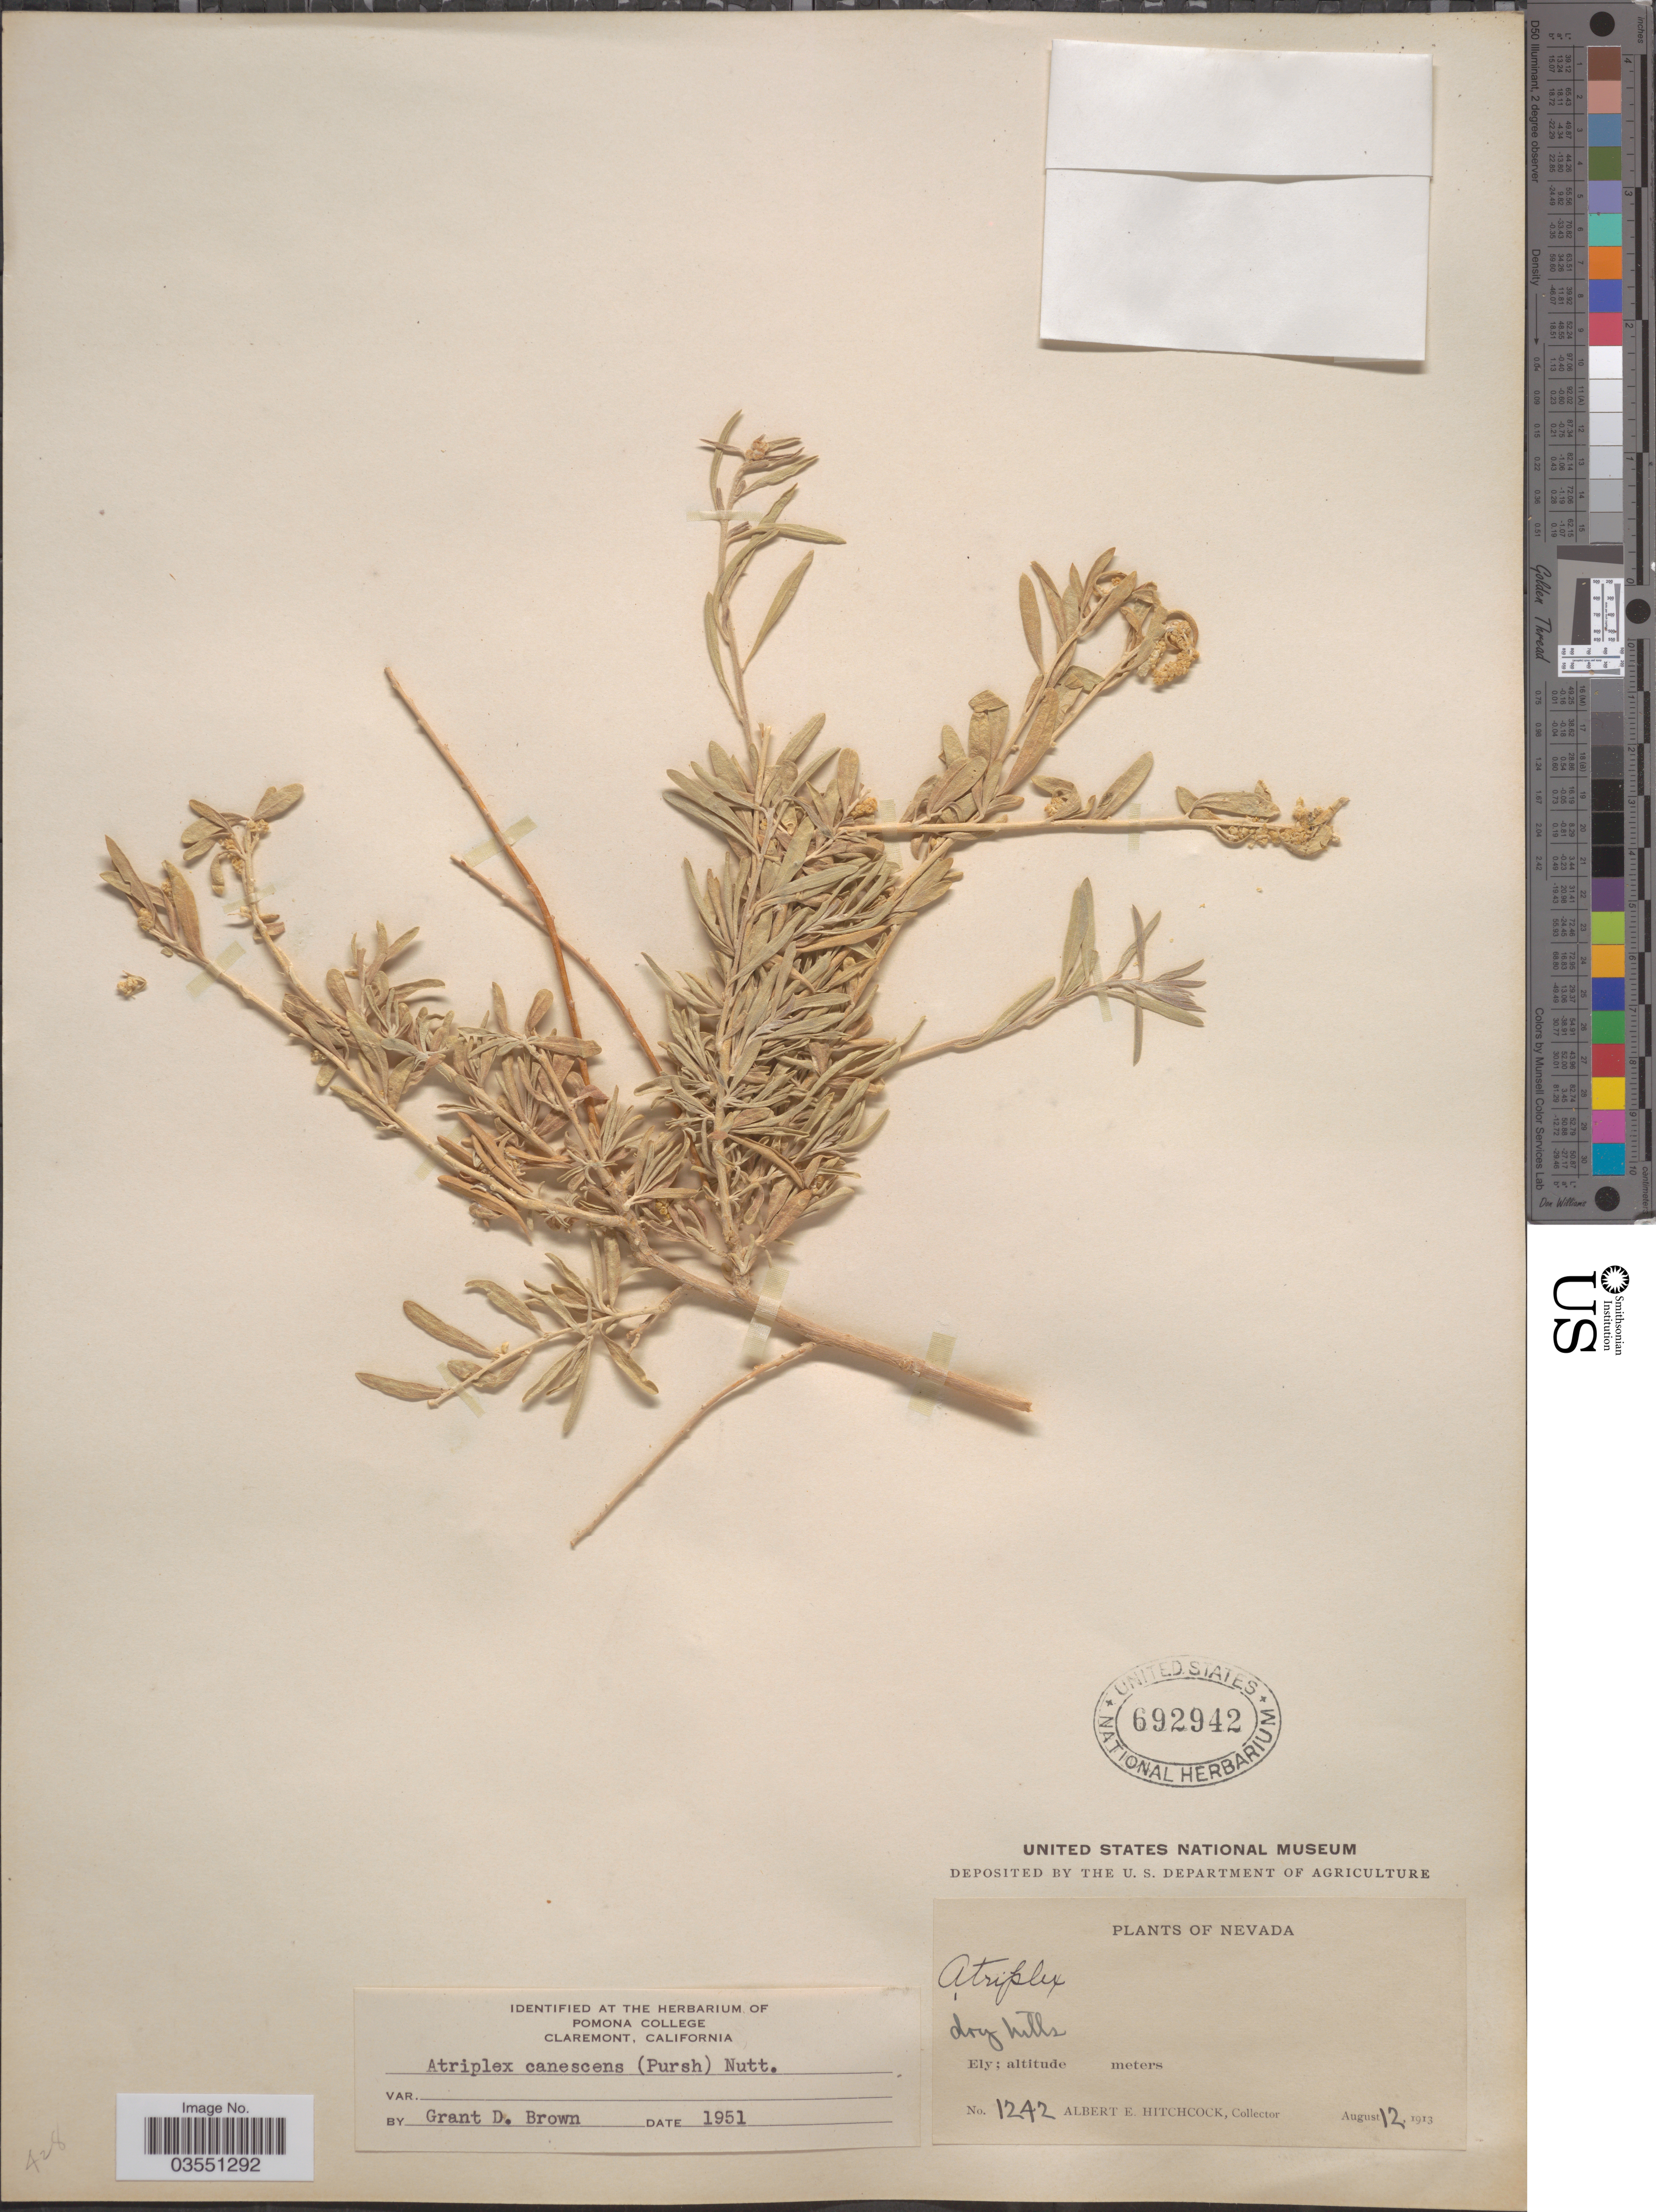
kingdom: Plantae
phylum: Tracheophyta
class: Magnoliopsida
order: Caryophyllales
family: Amaranthaceae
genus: Atriplex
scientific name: Atriplex canescens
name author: (Pursh) Nutt.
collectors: A. Hitchcock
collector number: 1242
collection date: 1913-08-12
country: United States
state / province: Nevada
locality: Ely.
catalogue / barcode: US 692942